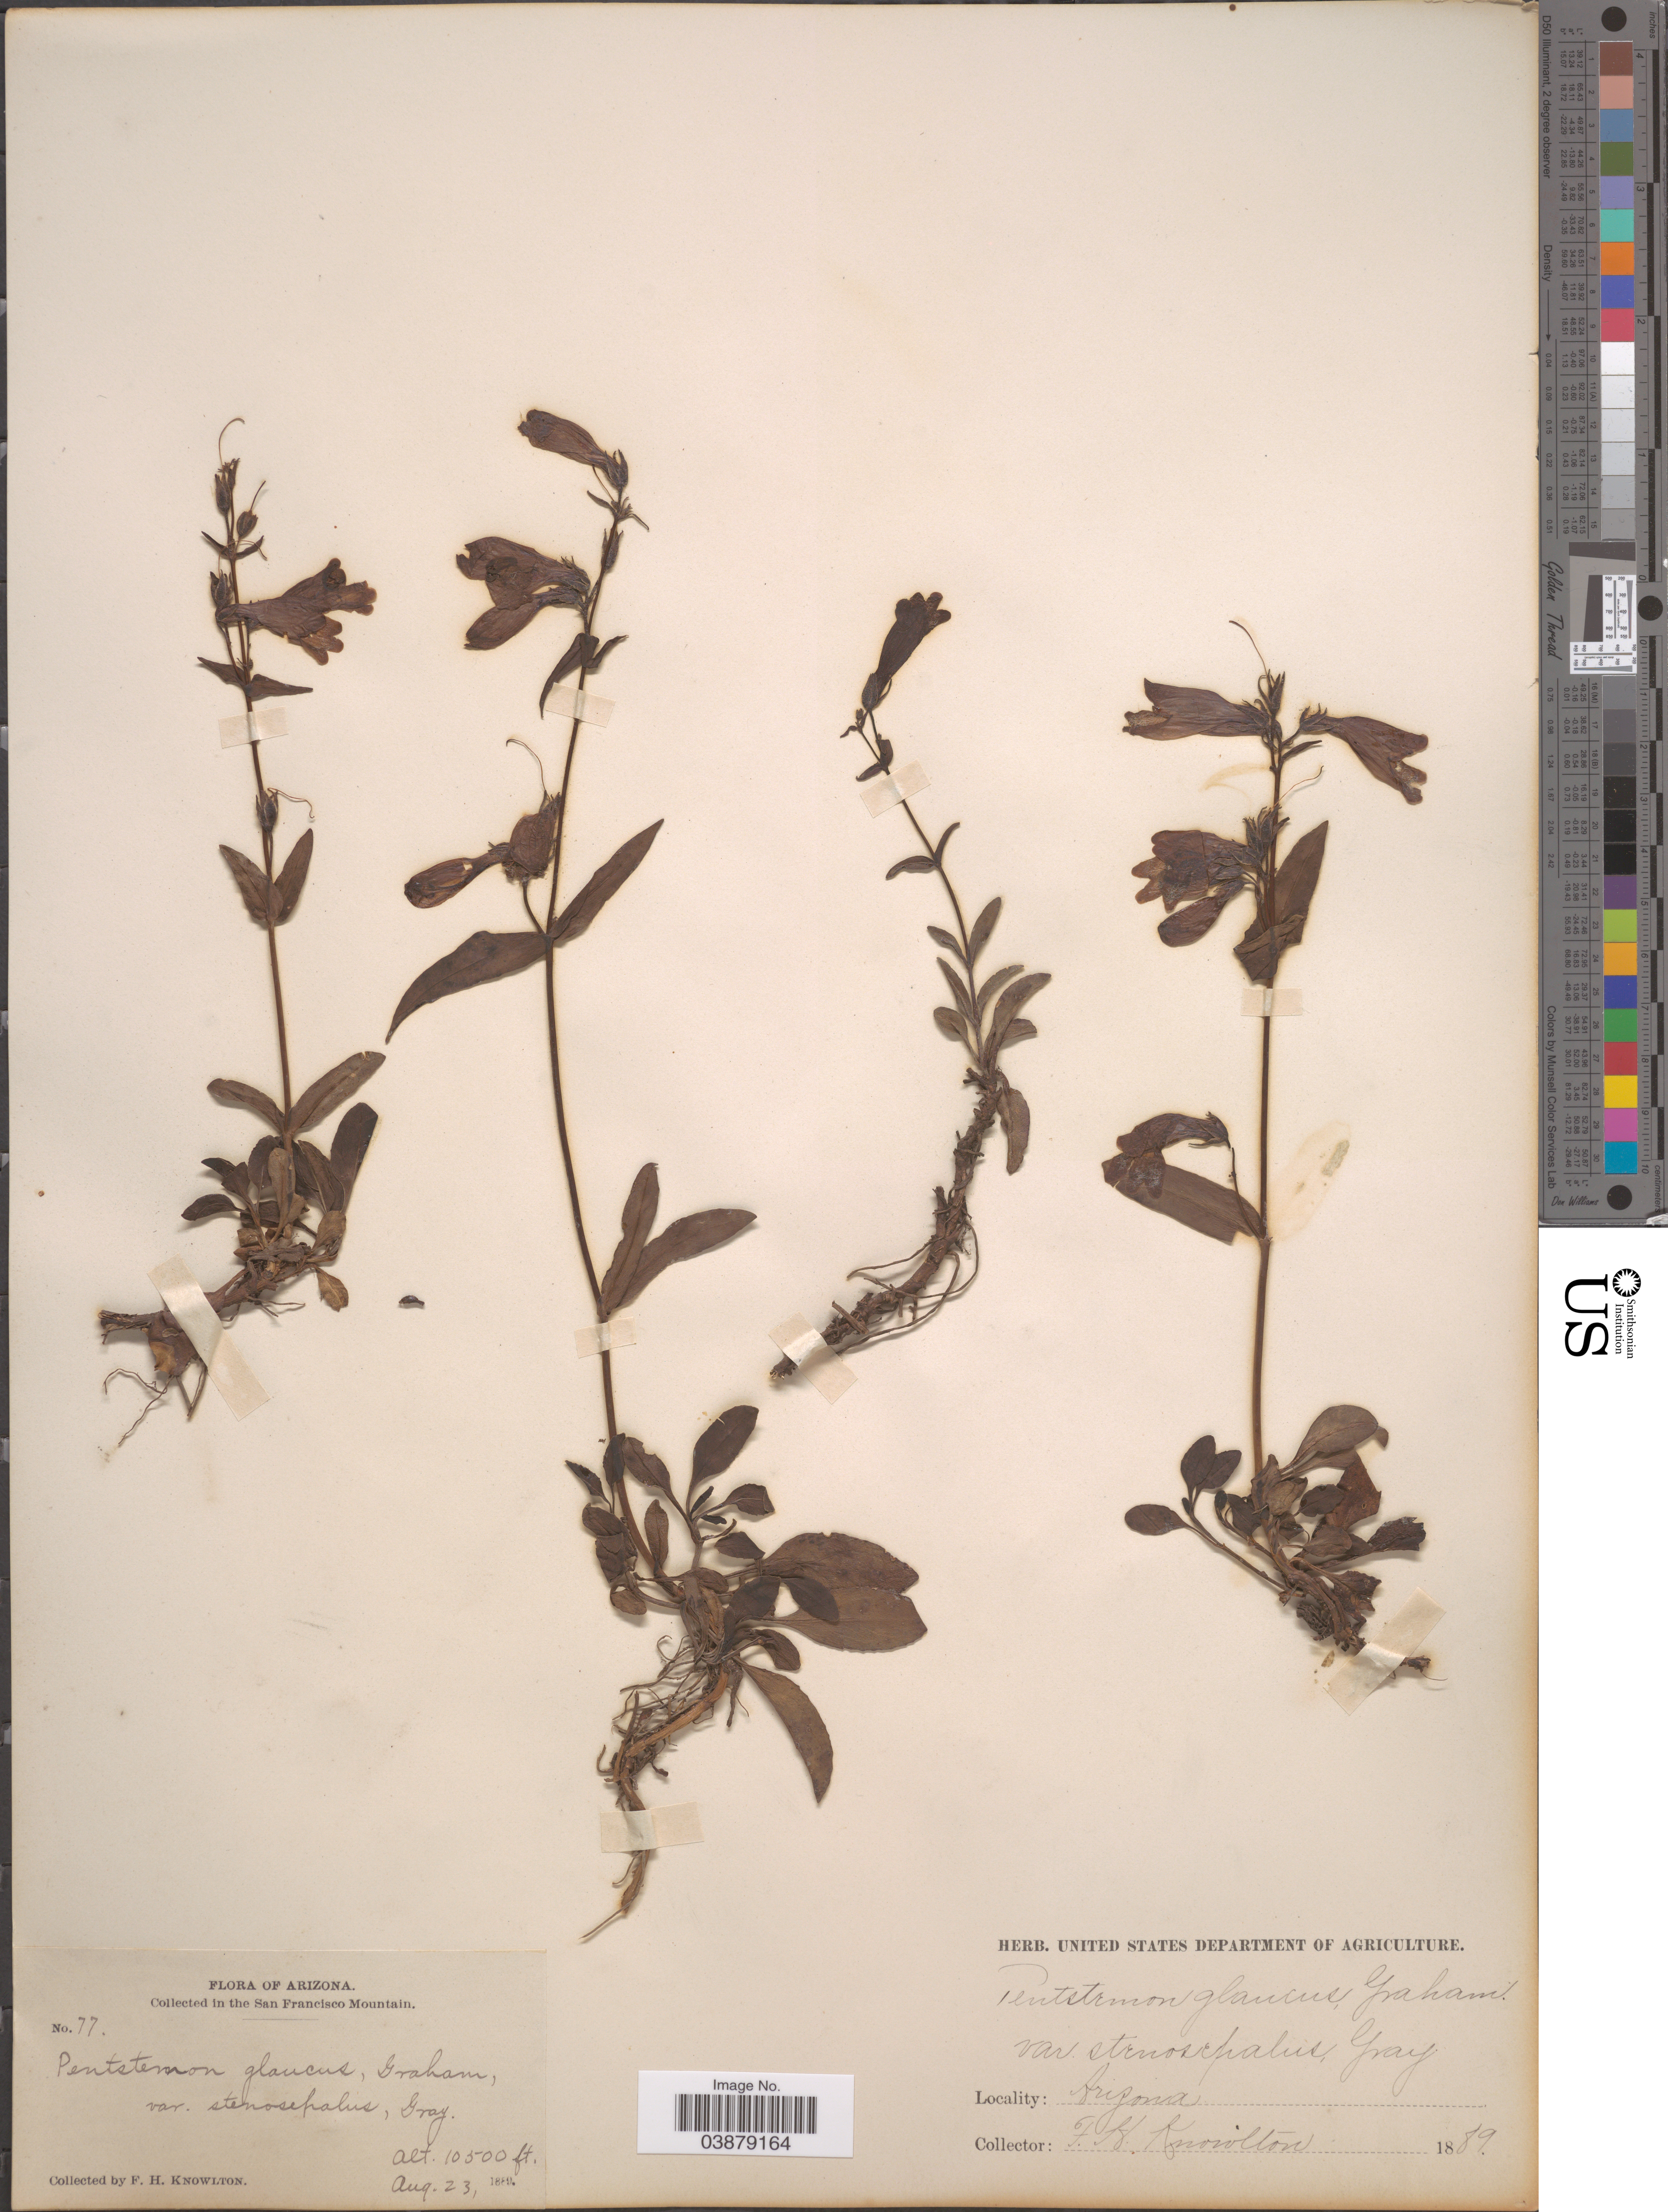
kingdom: Plantae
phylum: Tracheophyta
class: Magnoliopsida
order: Lamiales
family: Plantaginaceae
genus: Penstemon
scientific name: Penstemon whippleanus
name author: A. Gray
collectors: F. H. Knowlton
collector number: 77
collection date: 1889-08-23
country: United States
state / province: Arizona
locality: In the San Francisco Mountain.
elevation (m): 3200